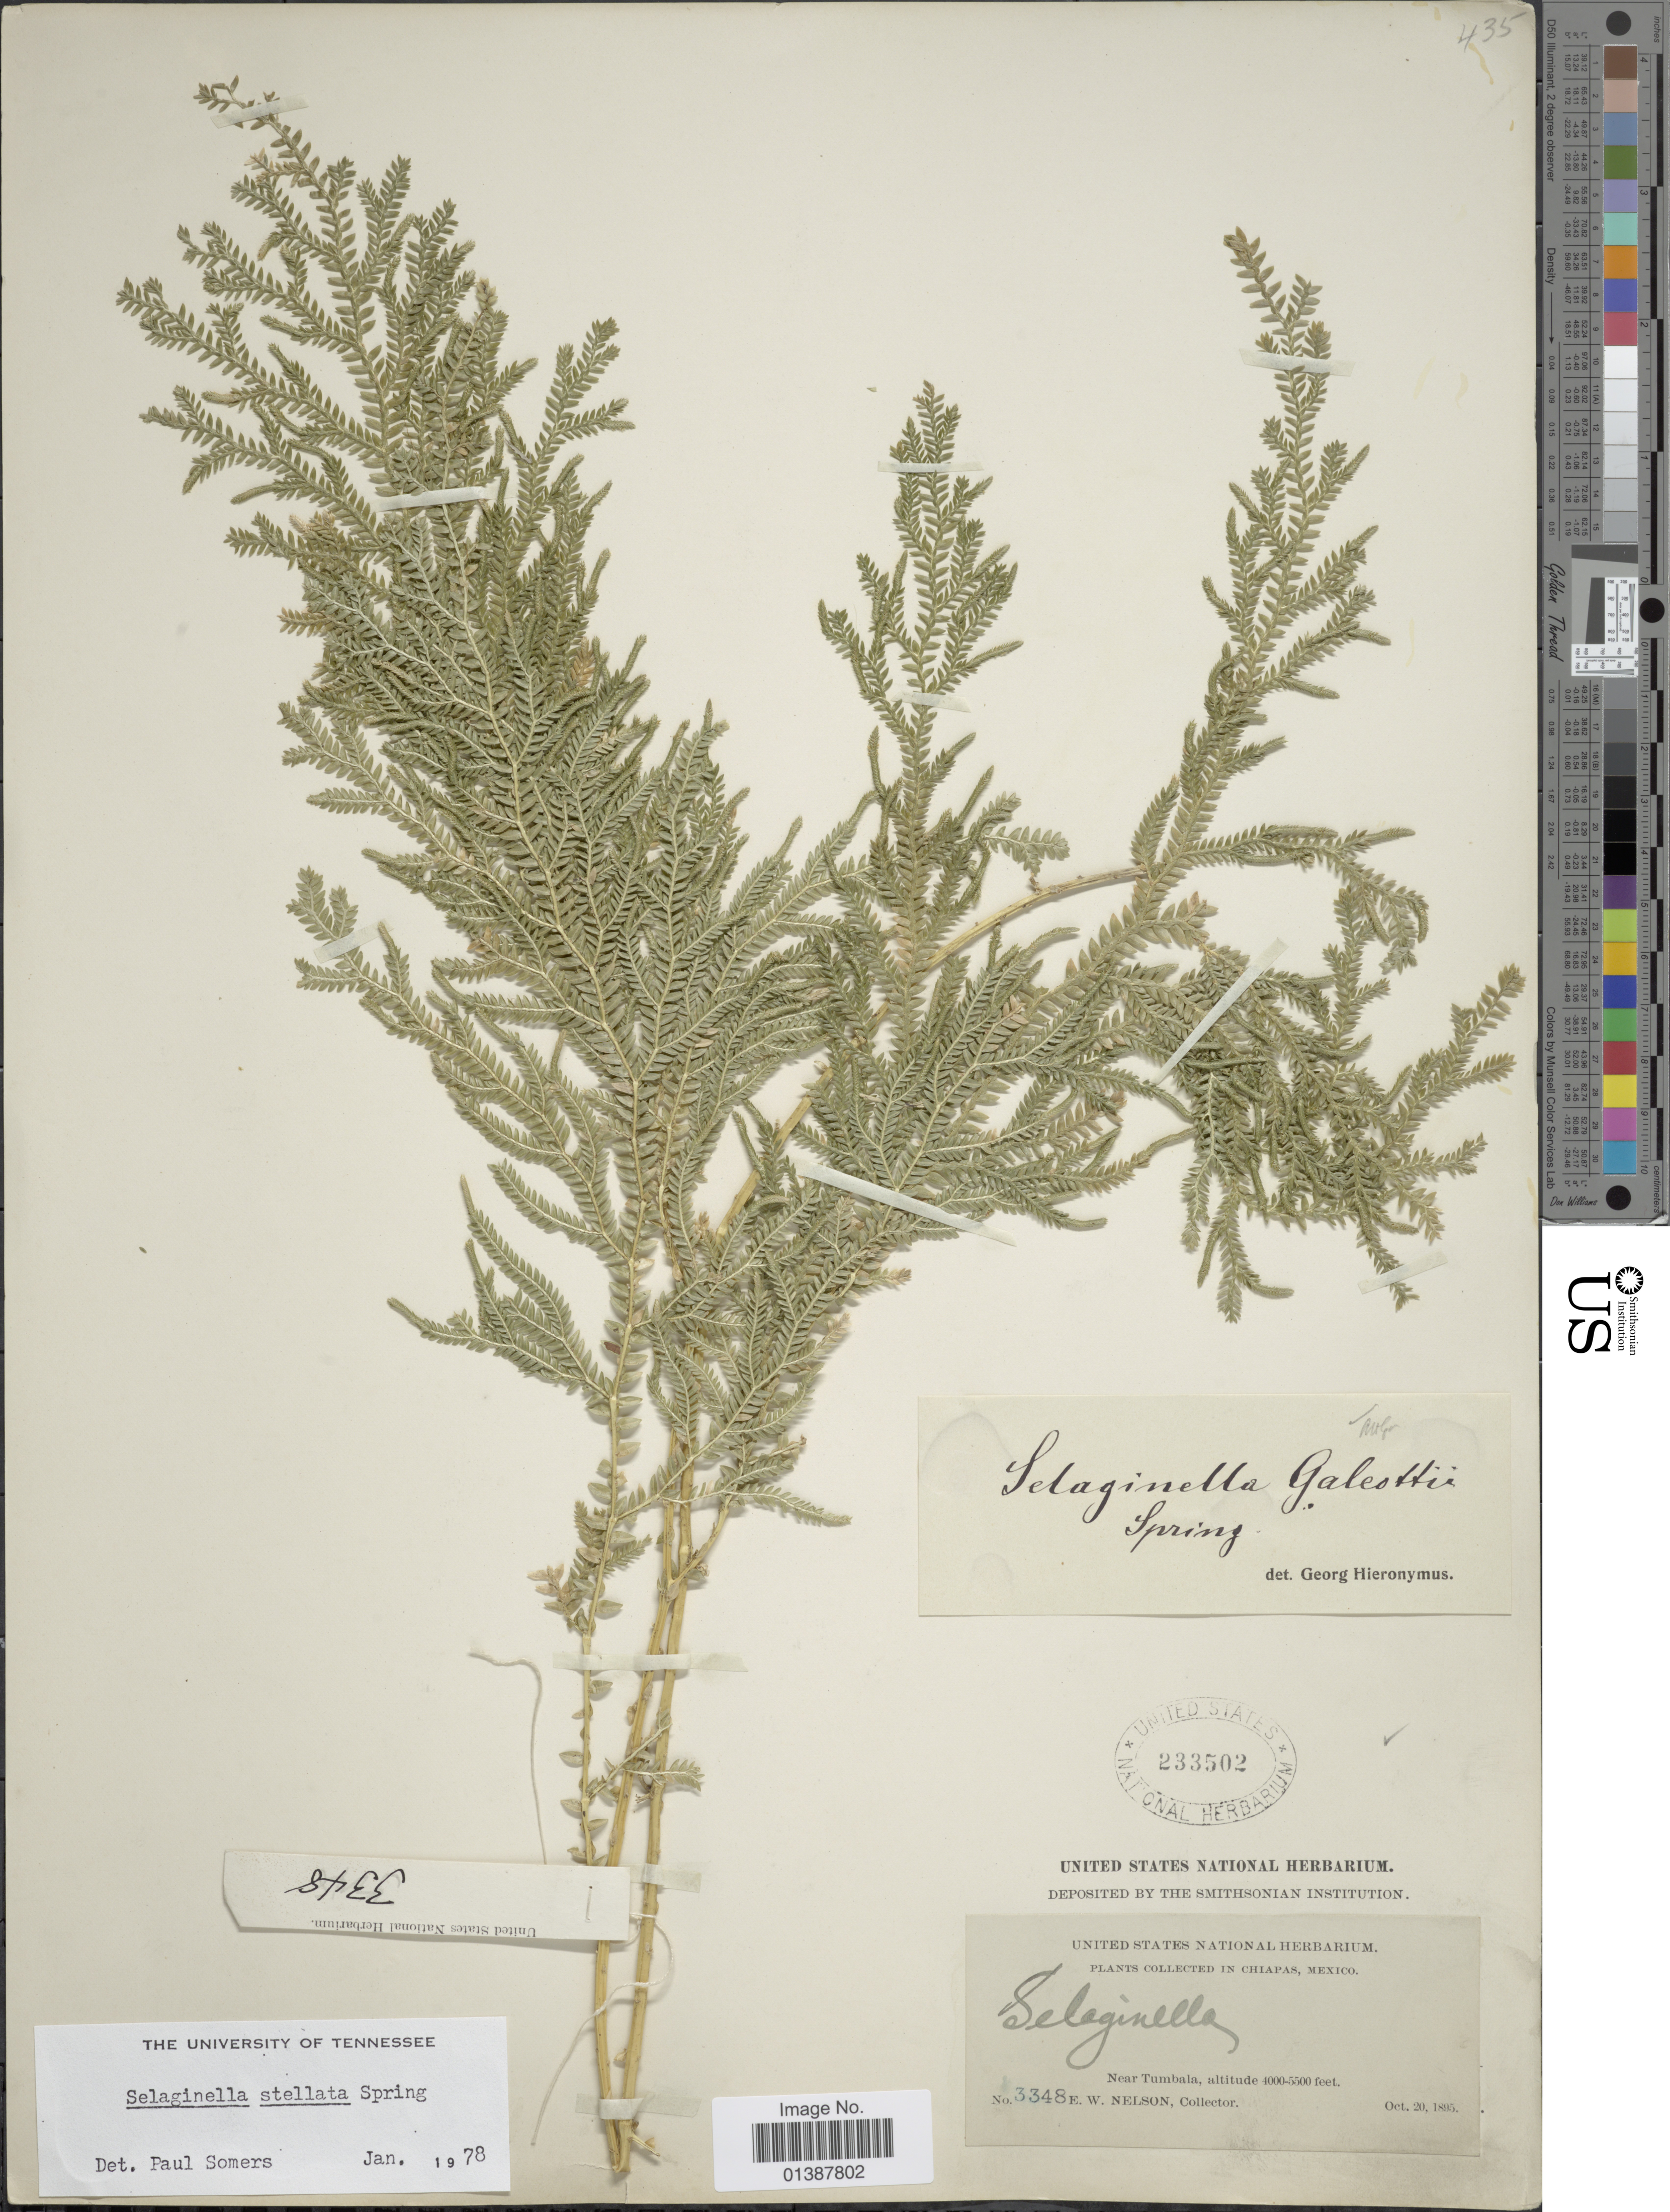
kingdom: Plantae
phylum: Tracheophyta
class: Lycopodiopsida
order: Selaginellales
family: Selaginellaceae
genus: Selaginella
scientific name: Selaginella galeottii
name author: Spring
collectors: E. W. Nelson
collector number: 3348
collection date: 1895-10-20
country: Mexico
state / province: Chiapas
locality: Near Tumbala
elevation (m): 1219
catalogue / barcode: US 233502